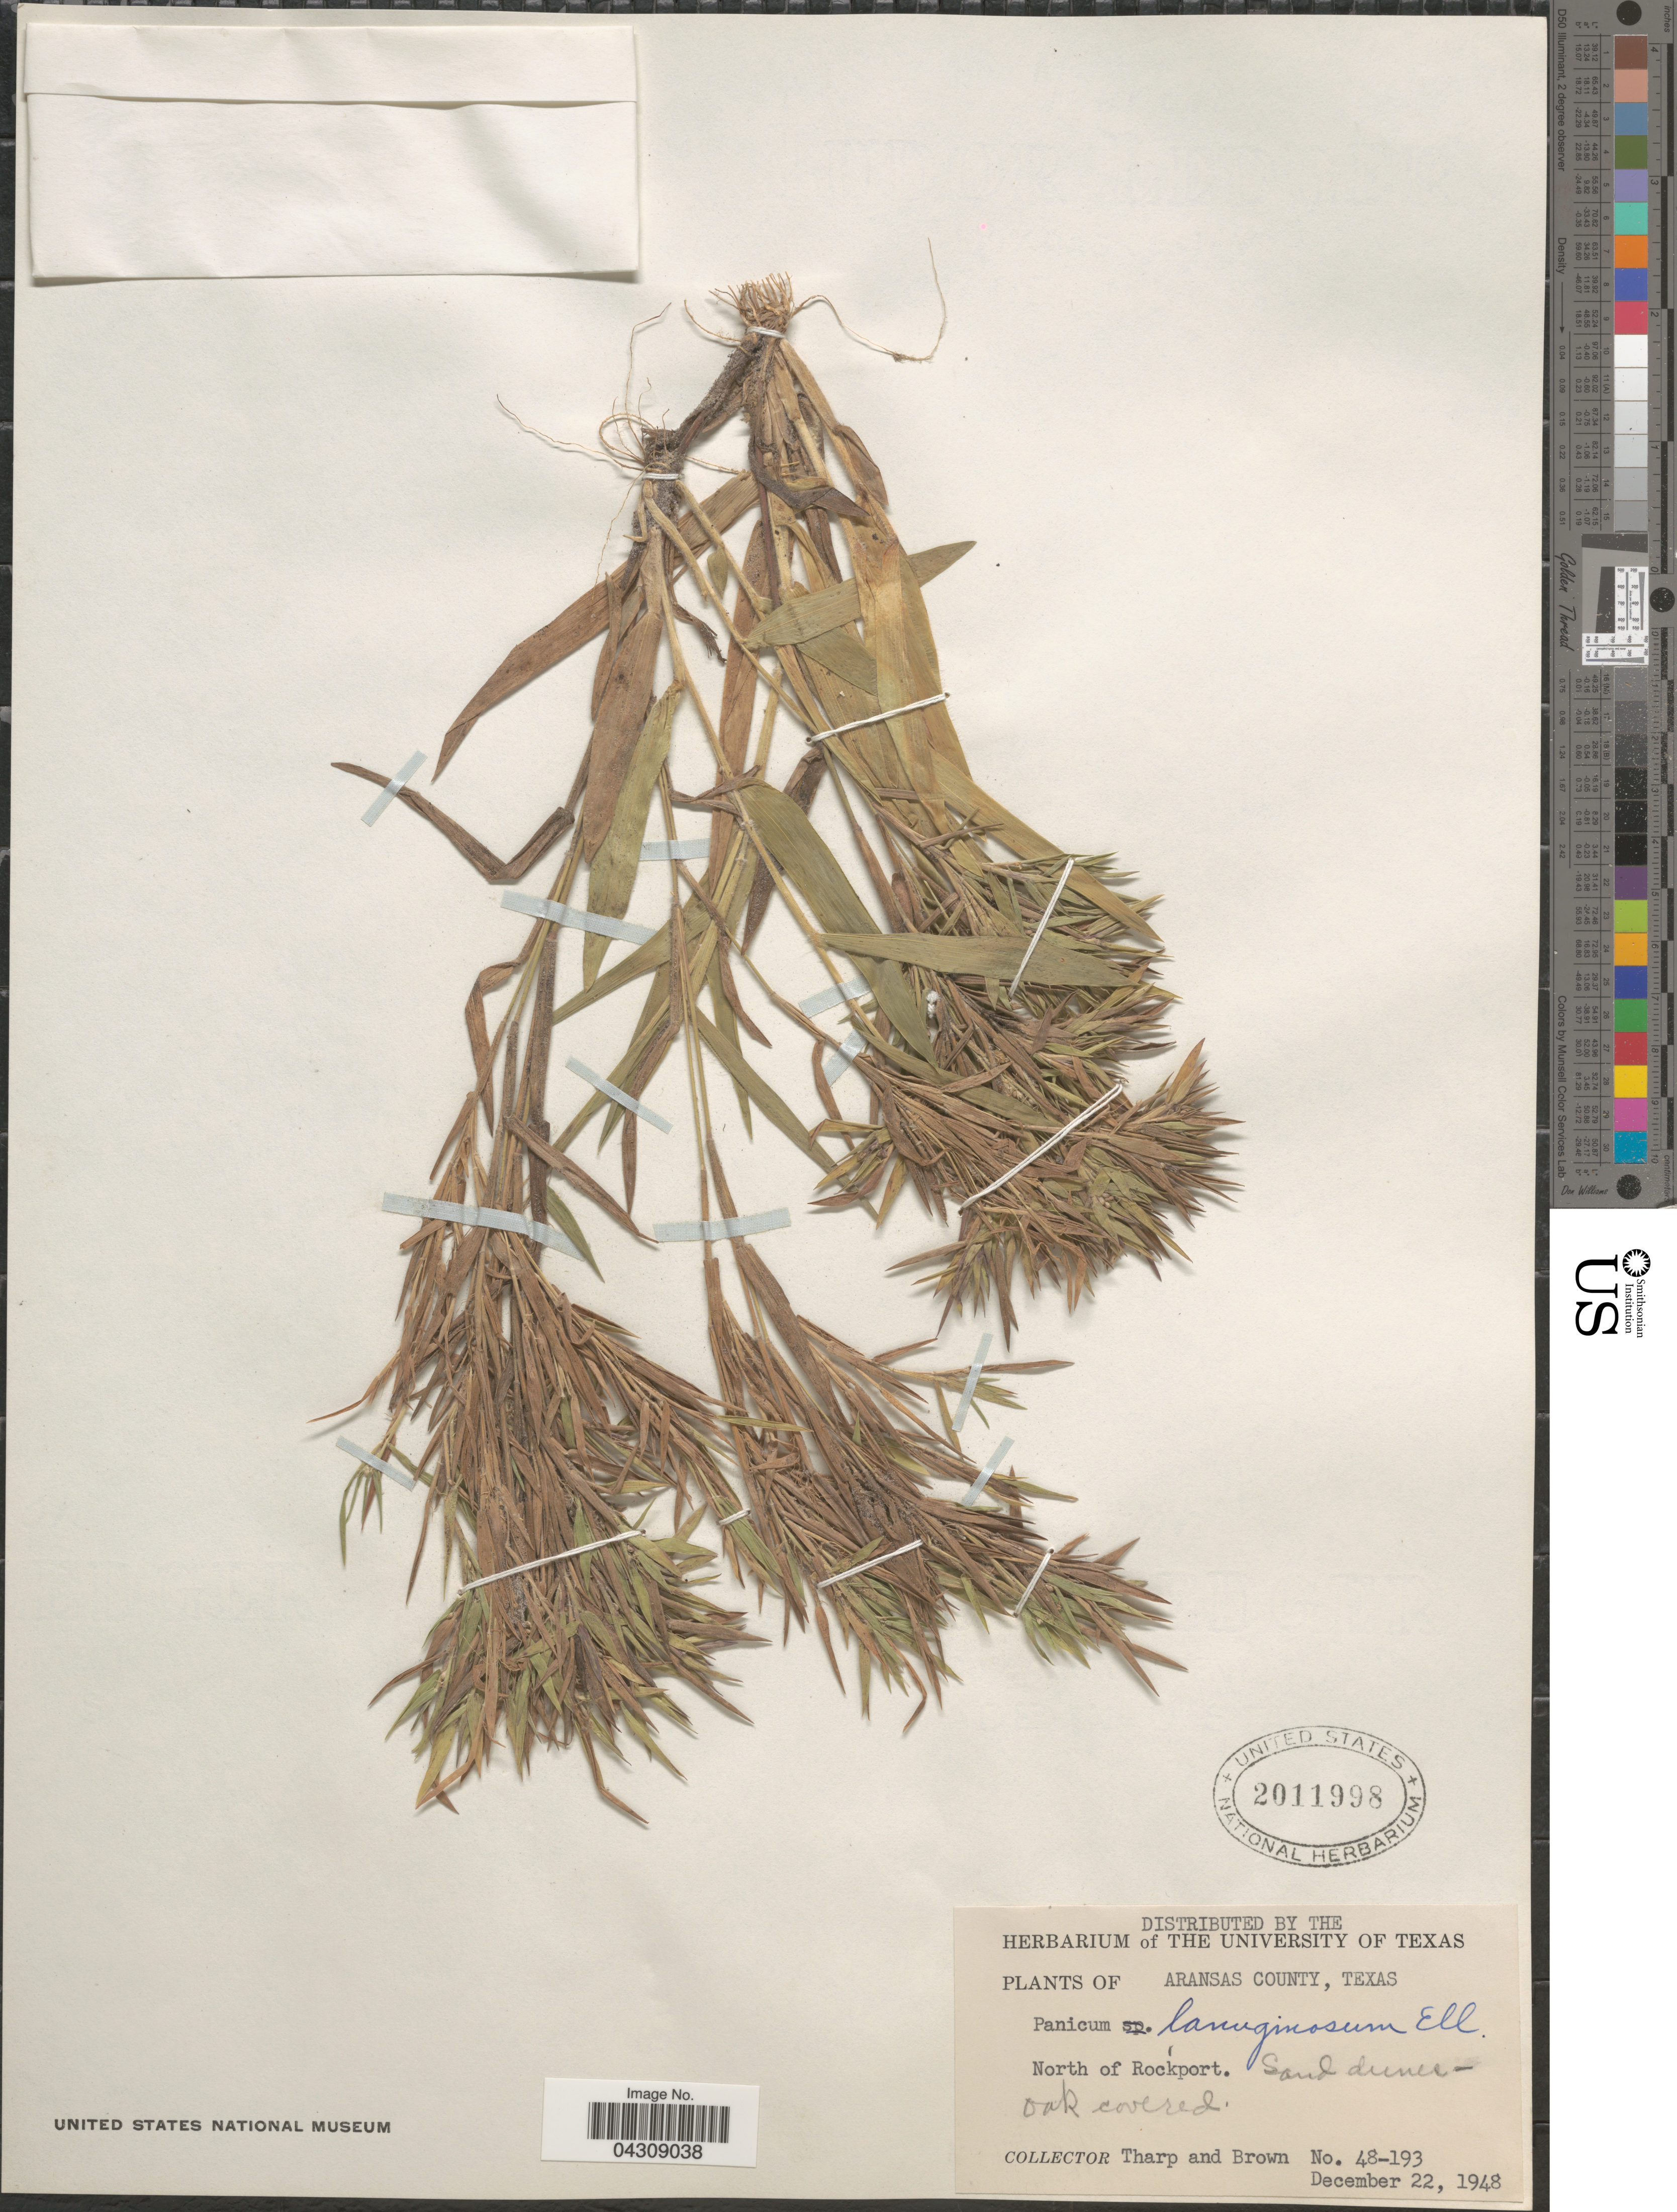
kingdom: Plantae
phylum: Tracheophyta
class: Liliopsida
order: Poales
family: Poaceae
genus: Dichanthelium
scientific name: Dichanthelium acuminatum var. acuminatum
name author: (Sw.) Gould & C.A. Clark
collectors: Tharp, -- & -- Brown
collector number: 48-193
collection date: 1948-12-22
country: United States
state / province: Texas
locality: Aransas County. North of Rockport.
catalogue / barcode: US 2011998